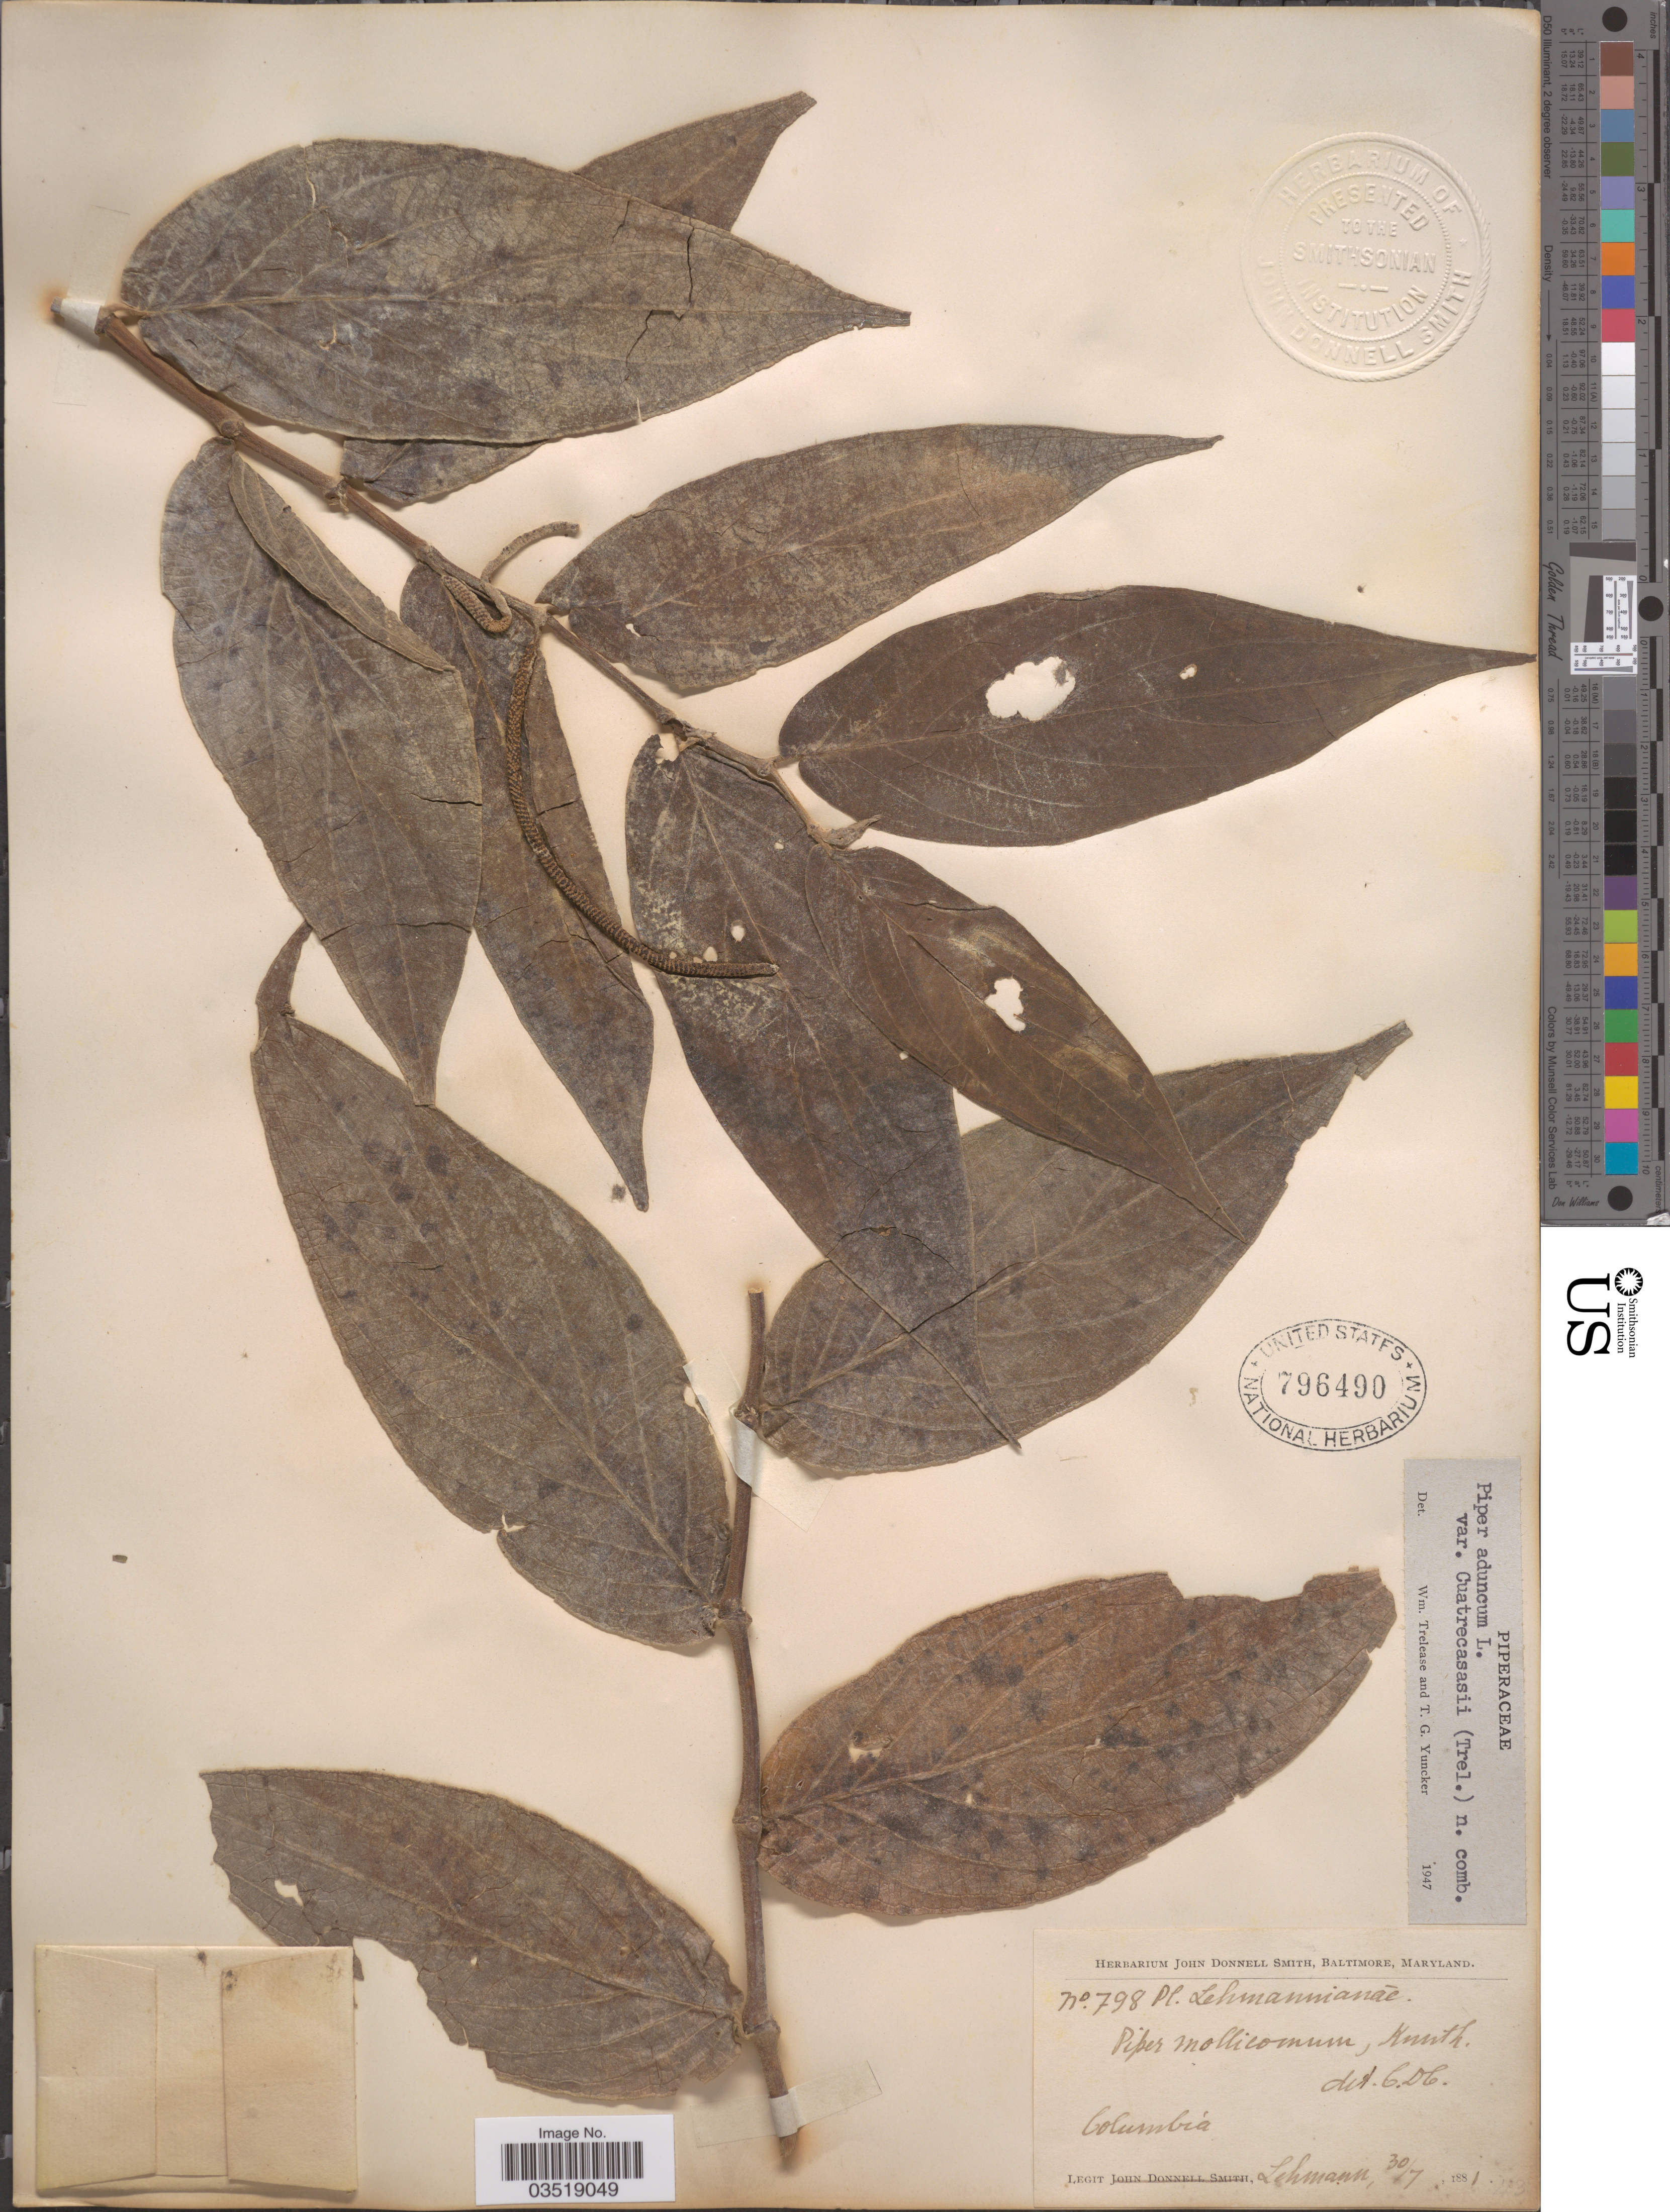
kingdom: Plantae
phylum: Tracheophyta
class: Magnoliopsida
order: Piperales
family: Piperaceae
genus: Piper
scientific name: Piper aduncum var. cordulatum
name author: L.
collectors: -. Lehmann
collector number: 798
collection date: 1881-07-30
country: Colombia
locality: Columbia.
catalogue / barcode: US 796490